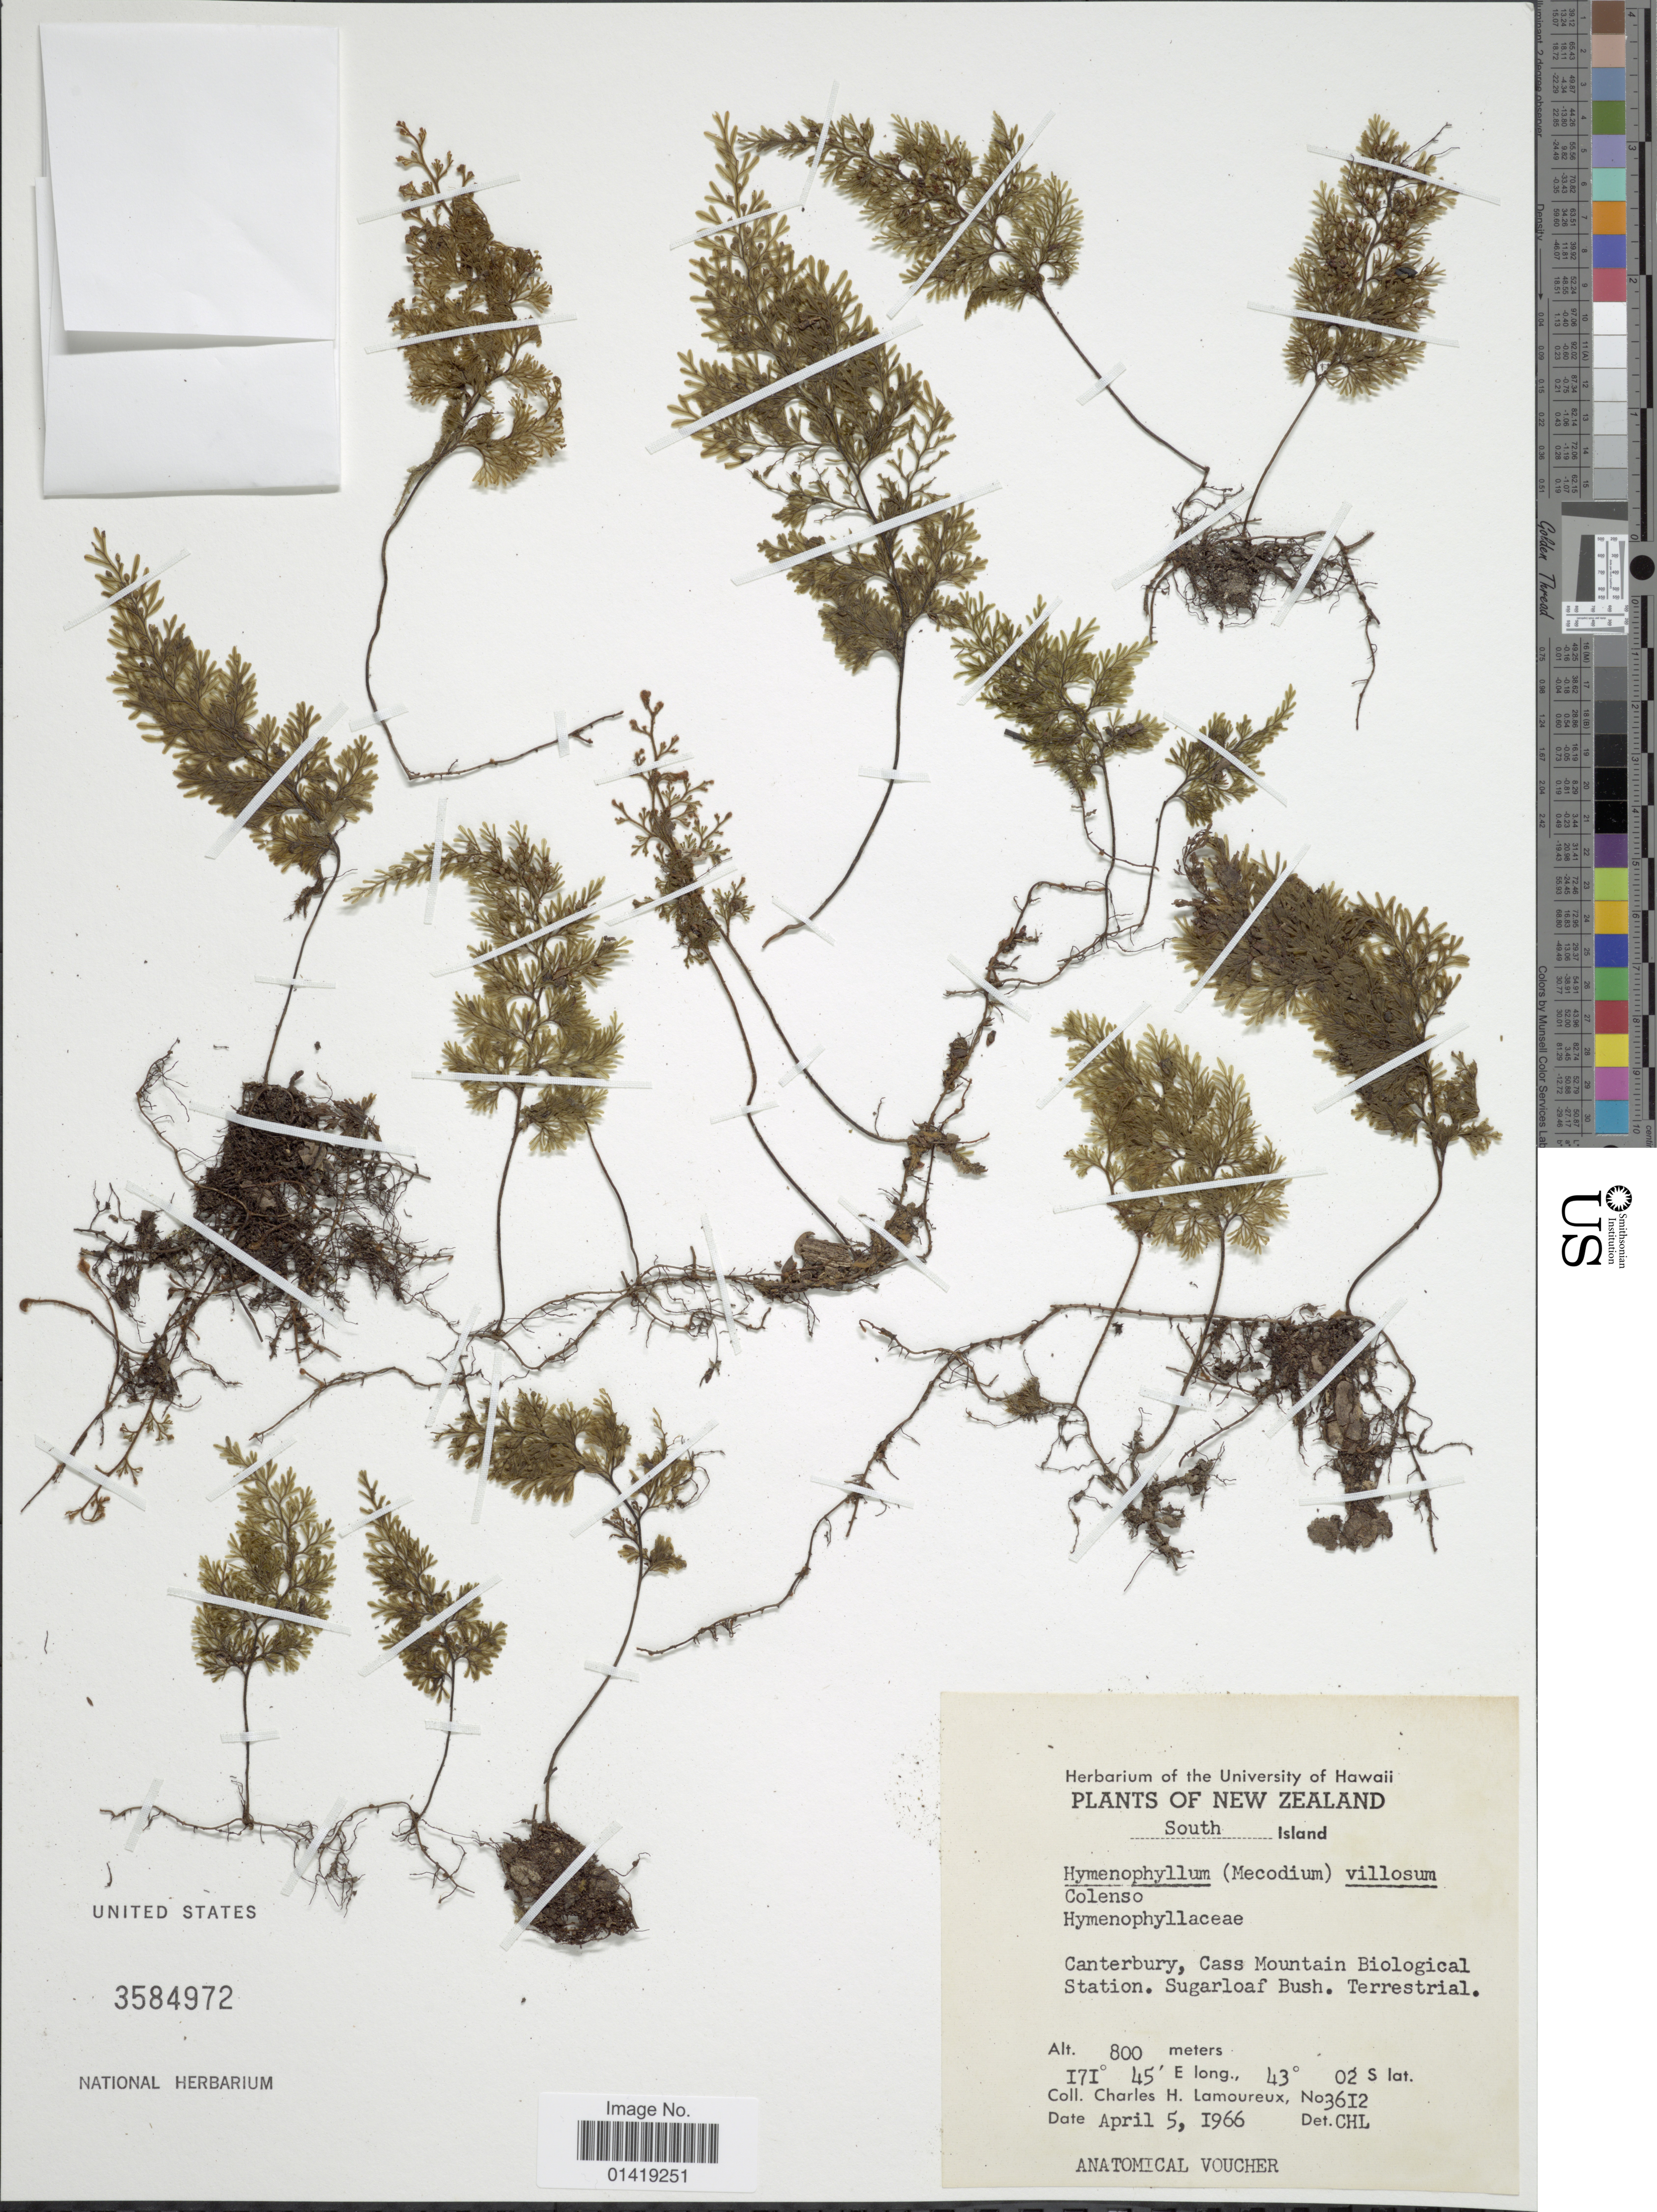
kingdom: Plantae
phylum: Tracheophyta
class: Polypodiopsida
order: Hymenophyllales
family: Hymenophyllaceae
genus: Hymenophyllum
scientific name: Hymenophyllum villosum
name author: Colenso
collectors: C. H. Lamoureux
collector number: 3612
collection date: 1966-04-05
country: New Zealand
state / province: Canterbury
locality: South Island Canterbury Cass mountain Biological station Sugarloaf bush terrestrial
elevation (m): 800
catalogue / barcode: US 3584972